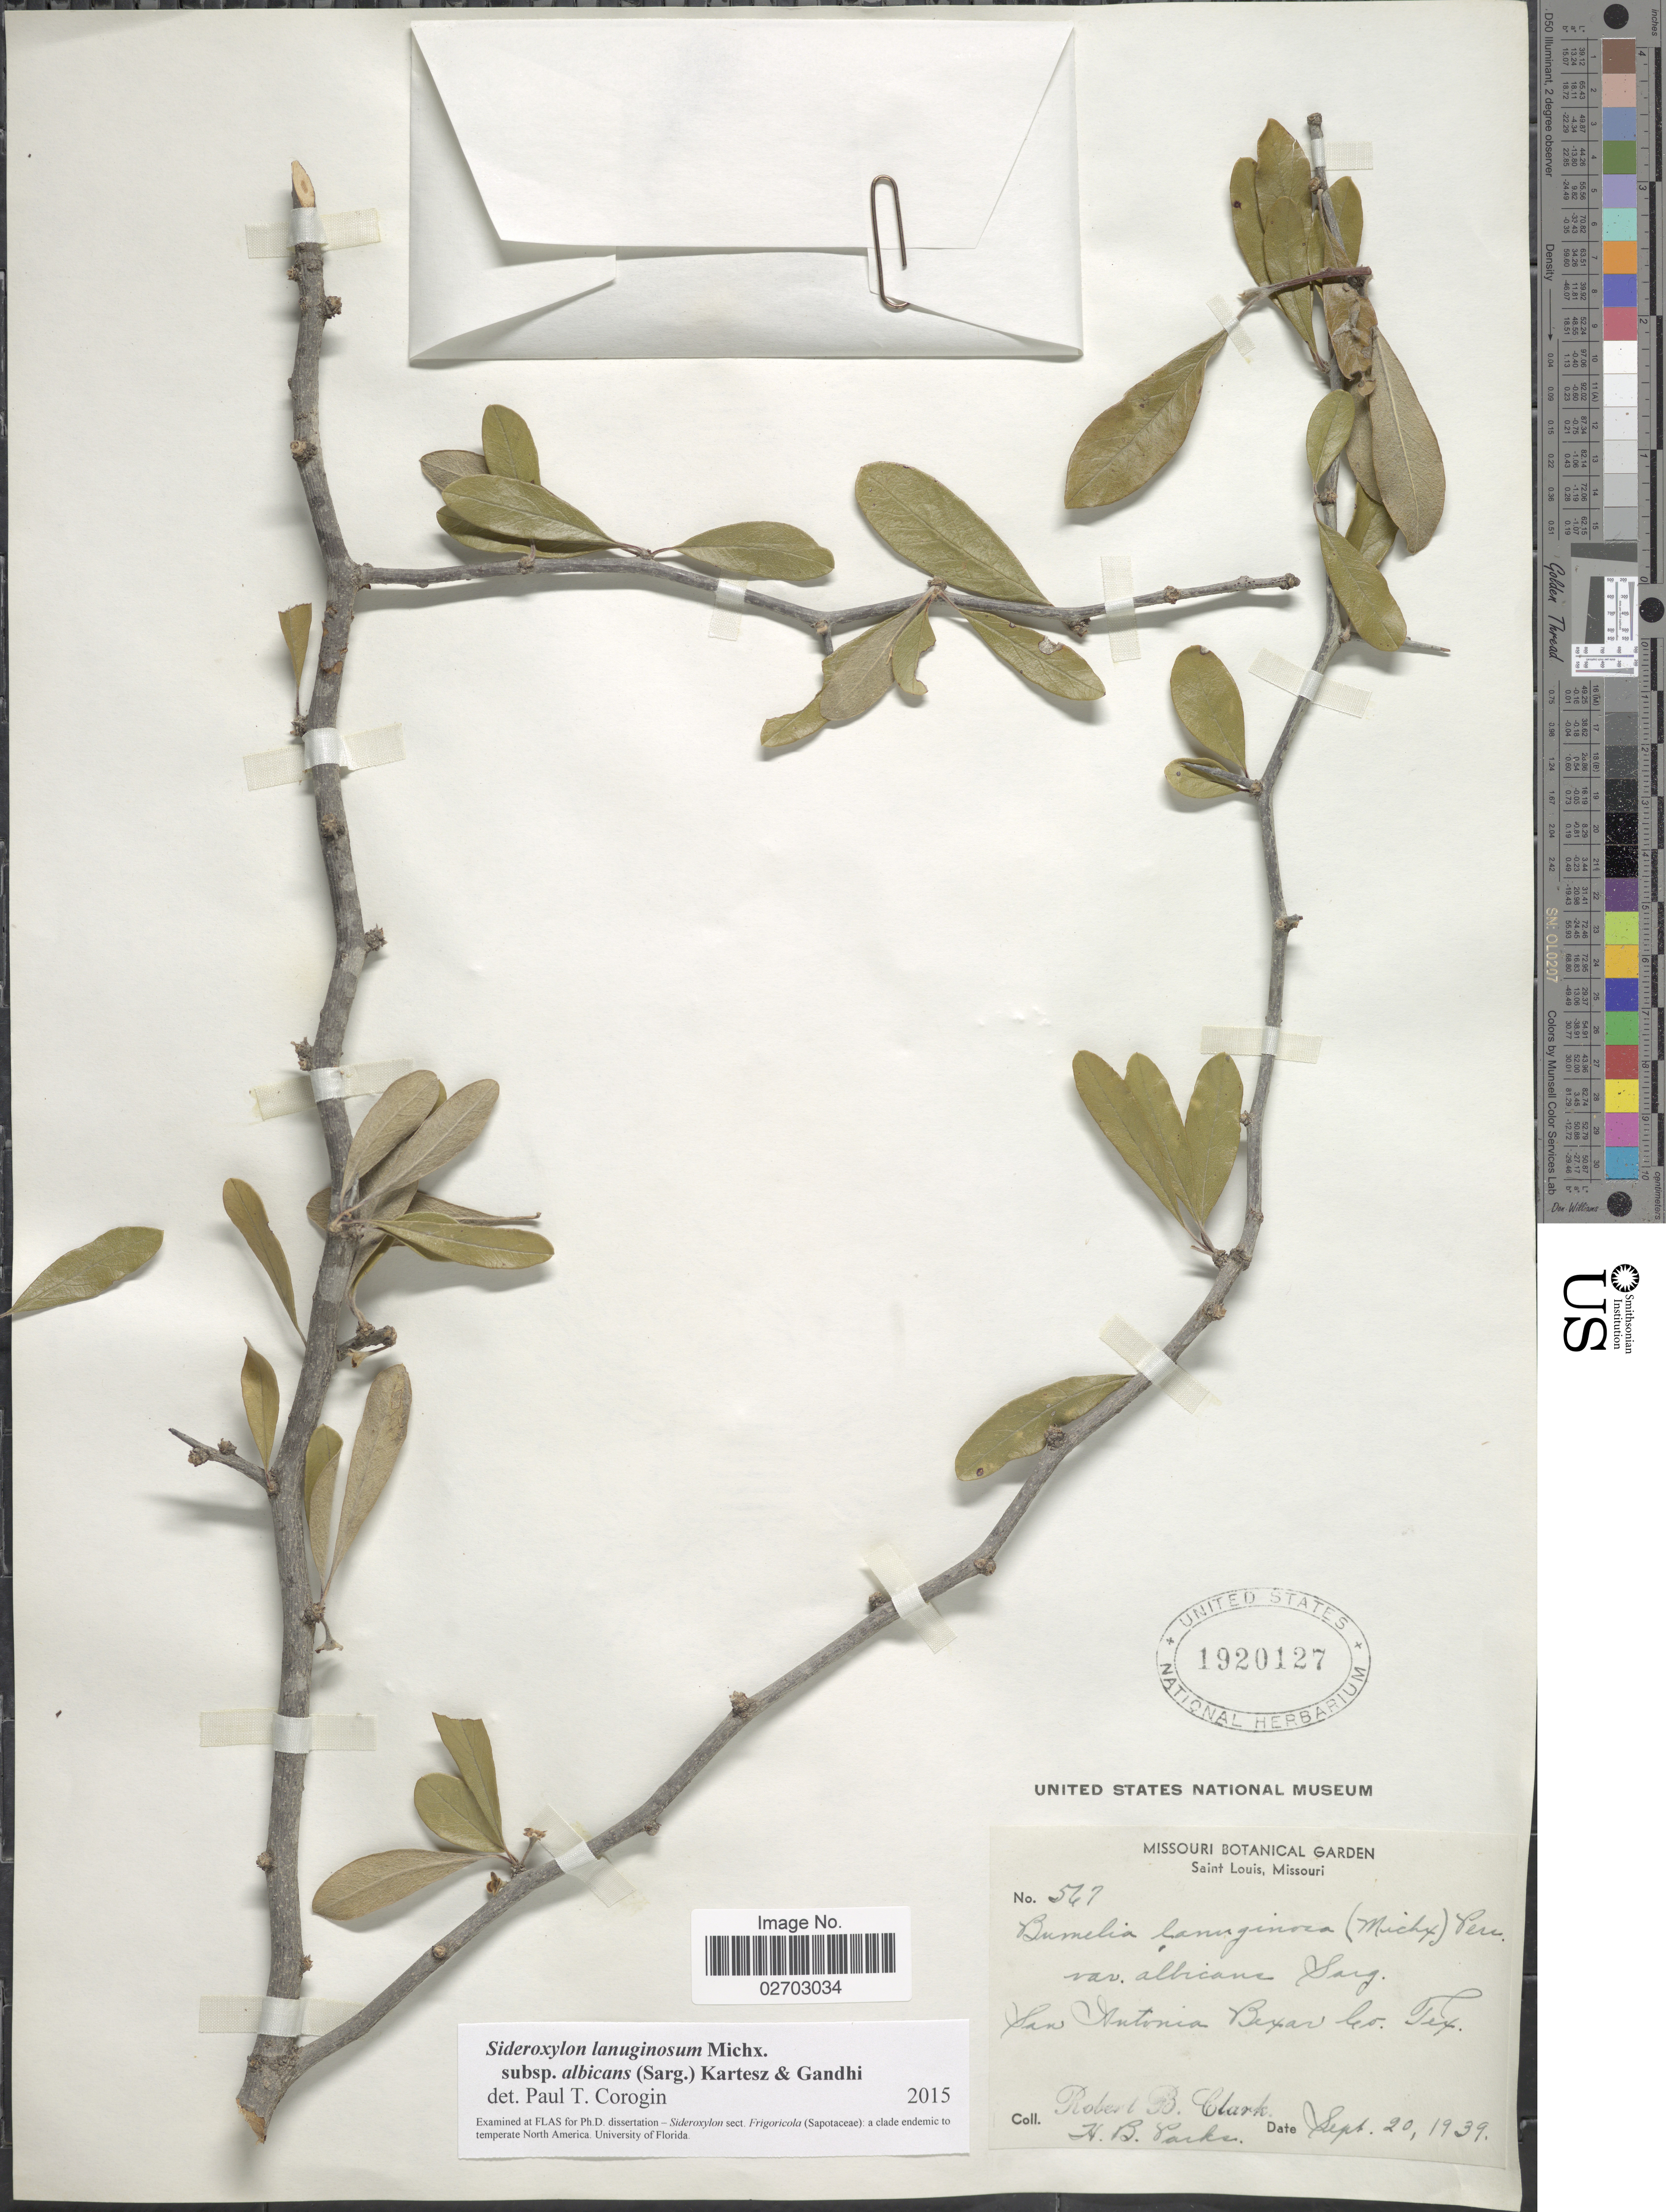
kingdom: Plantae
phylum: Tracheophyta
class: Magnoliopsida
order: Ericales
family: Sapotaceae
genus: Sideroxylon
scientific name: Sideroxylon lanuginosum subsp. albicans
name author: (Sarg.) Kartesz & Gandhi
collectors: R. B. Clark & H. Parks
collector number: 567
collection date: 1939-09-20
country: United States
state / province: Texas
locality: San Antonia Bexar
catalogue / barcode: US 1920127